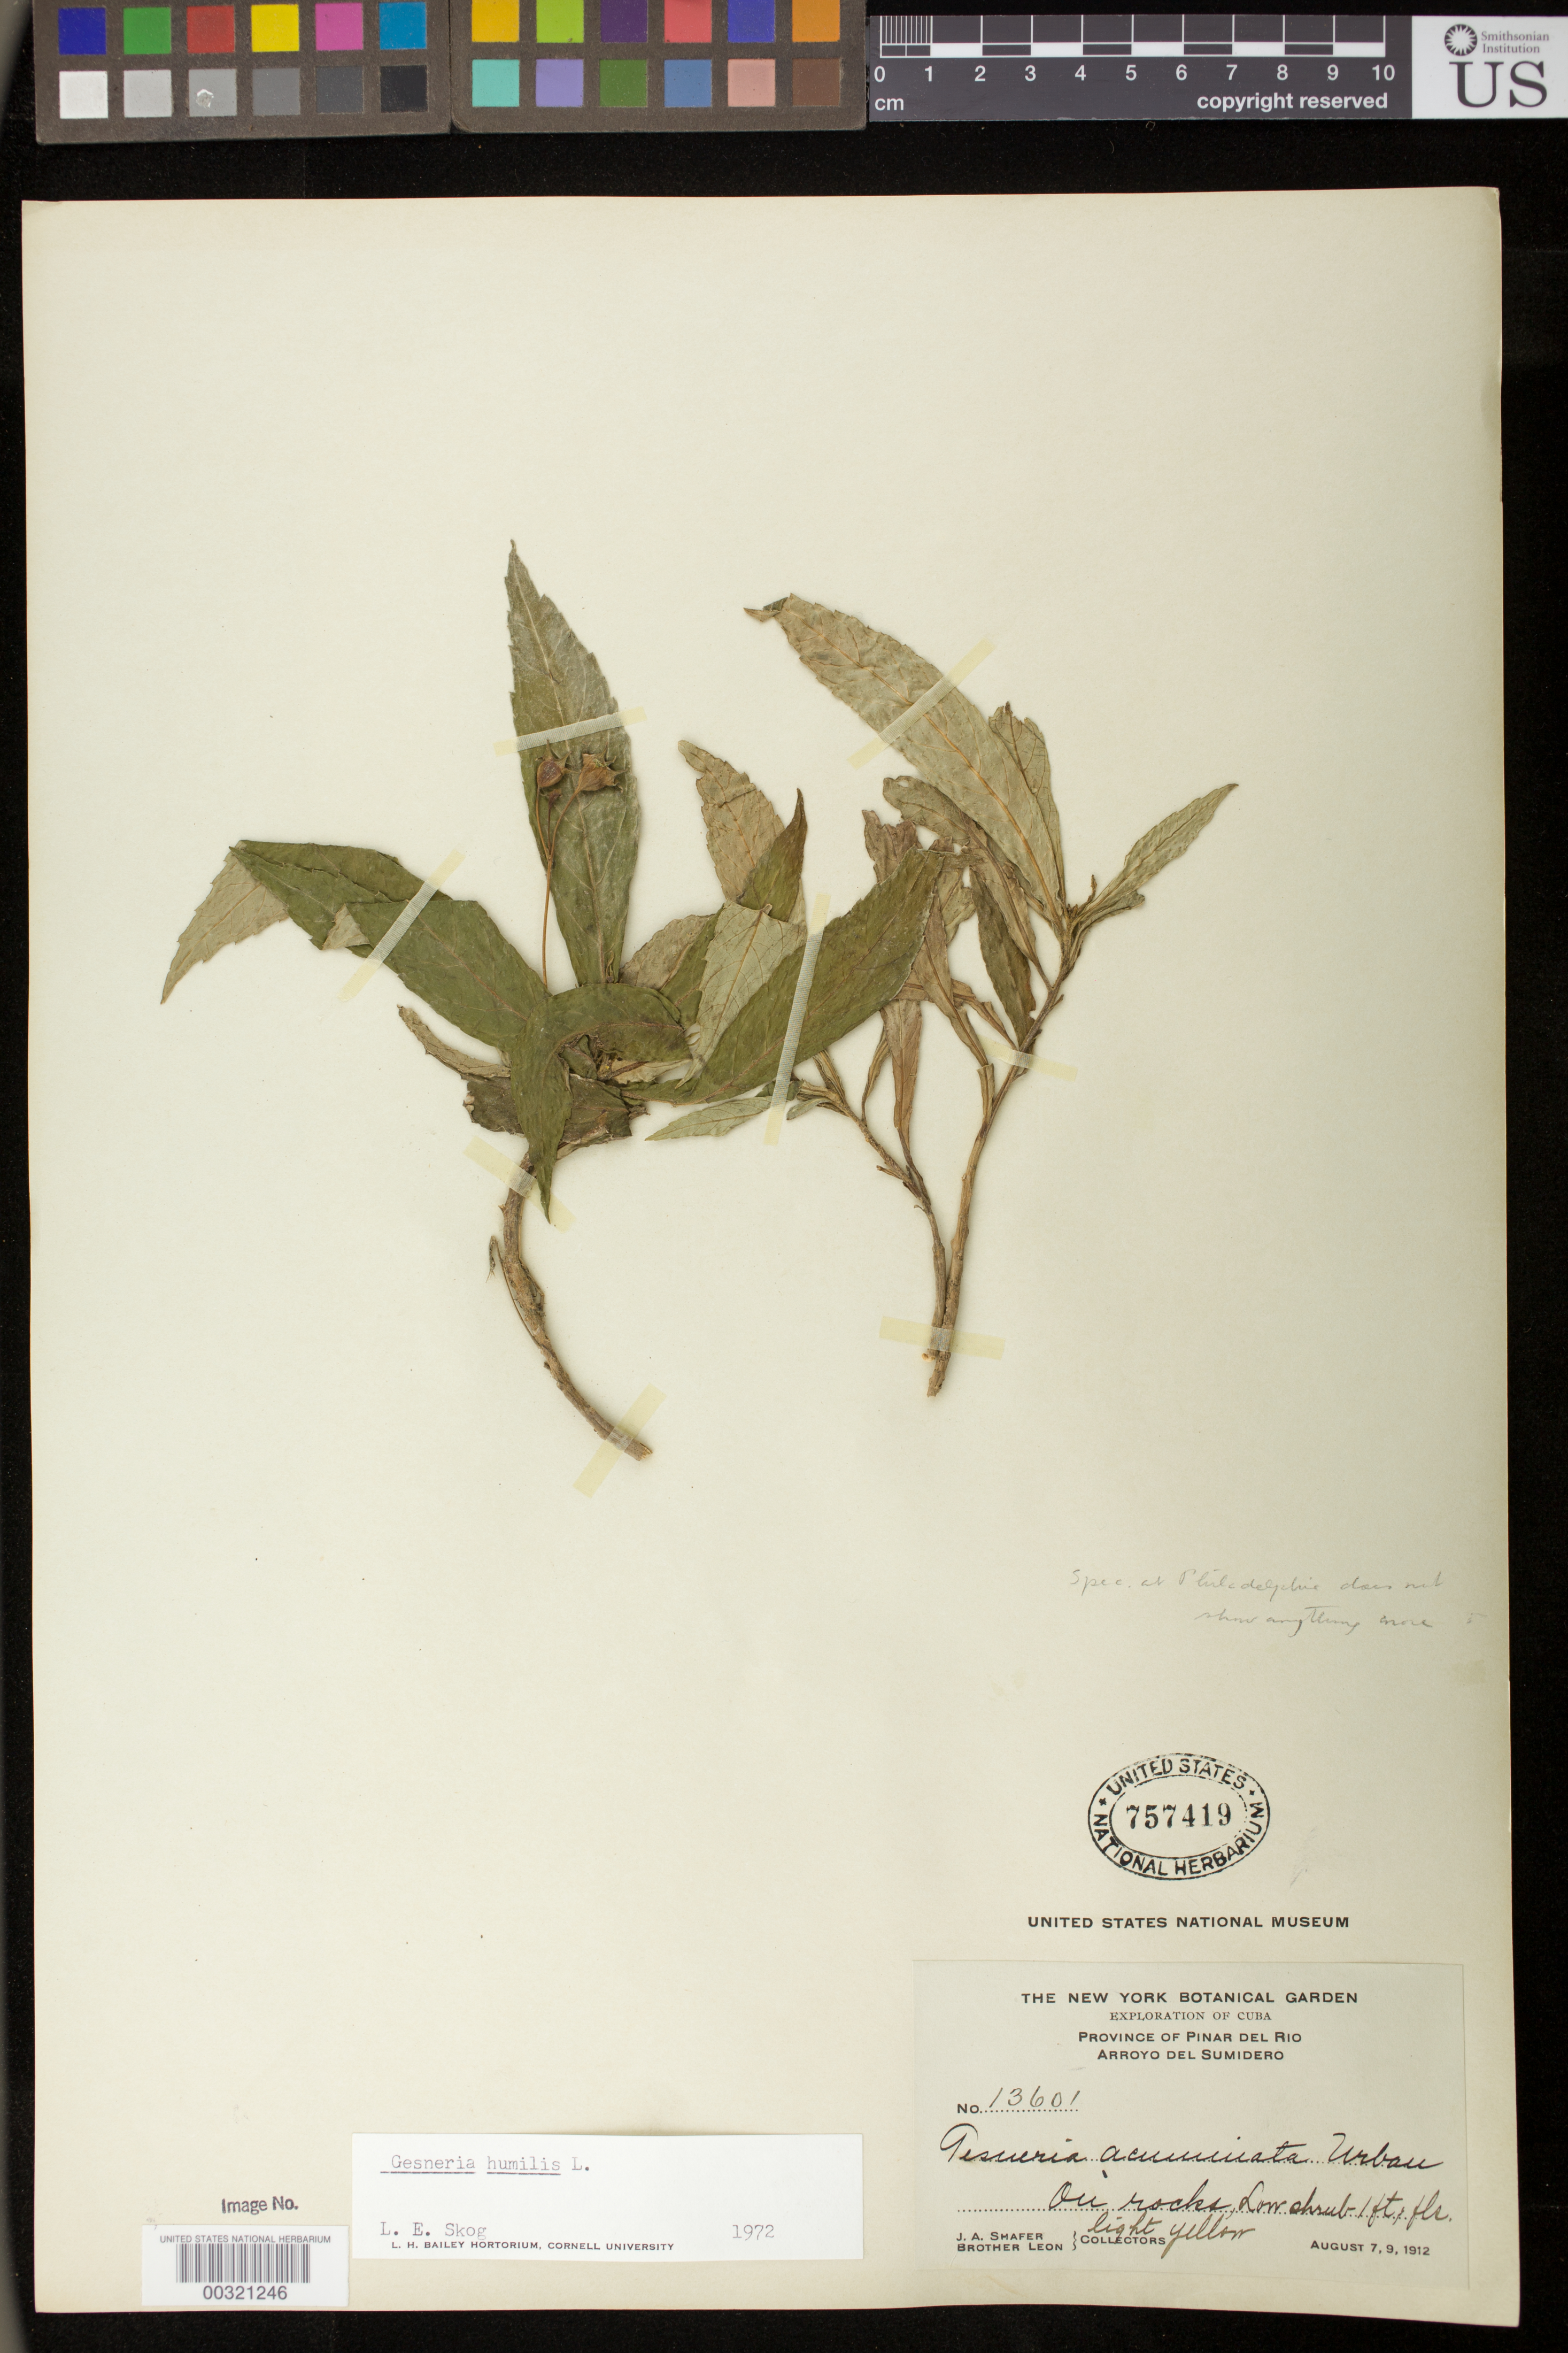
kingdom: Plantae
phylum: Tracheophyta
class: Magnoliopsida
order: Lamiales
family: Gesneriaceae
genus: Gesneria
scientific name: Gesneria humilis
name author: L.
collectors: J. A. Shafer & Bro. León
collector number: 13601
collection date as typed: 7-9 Aug 1912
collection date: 1912-08-07/1912-08-09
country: Cuba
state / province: Pinar del Rio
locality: Arroyo del Sumidero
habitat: On rocks at waters edge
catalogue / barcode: US 757419